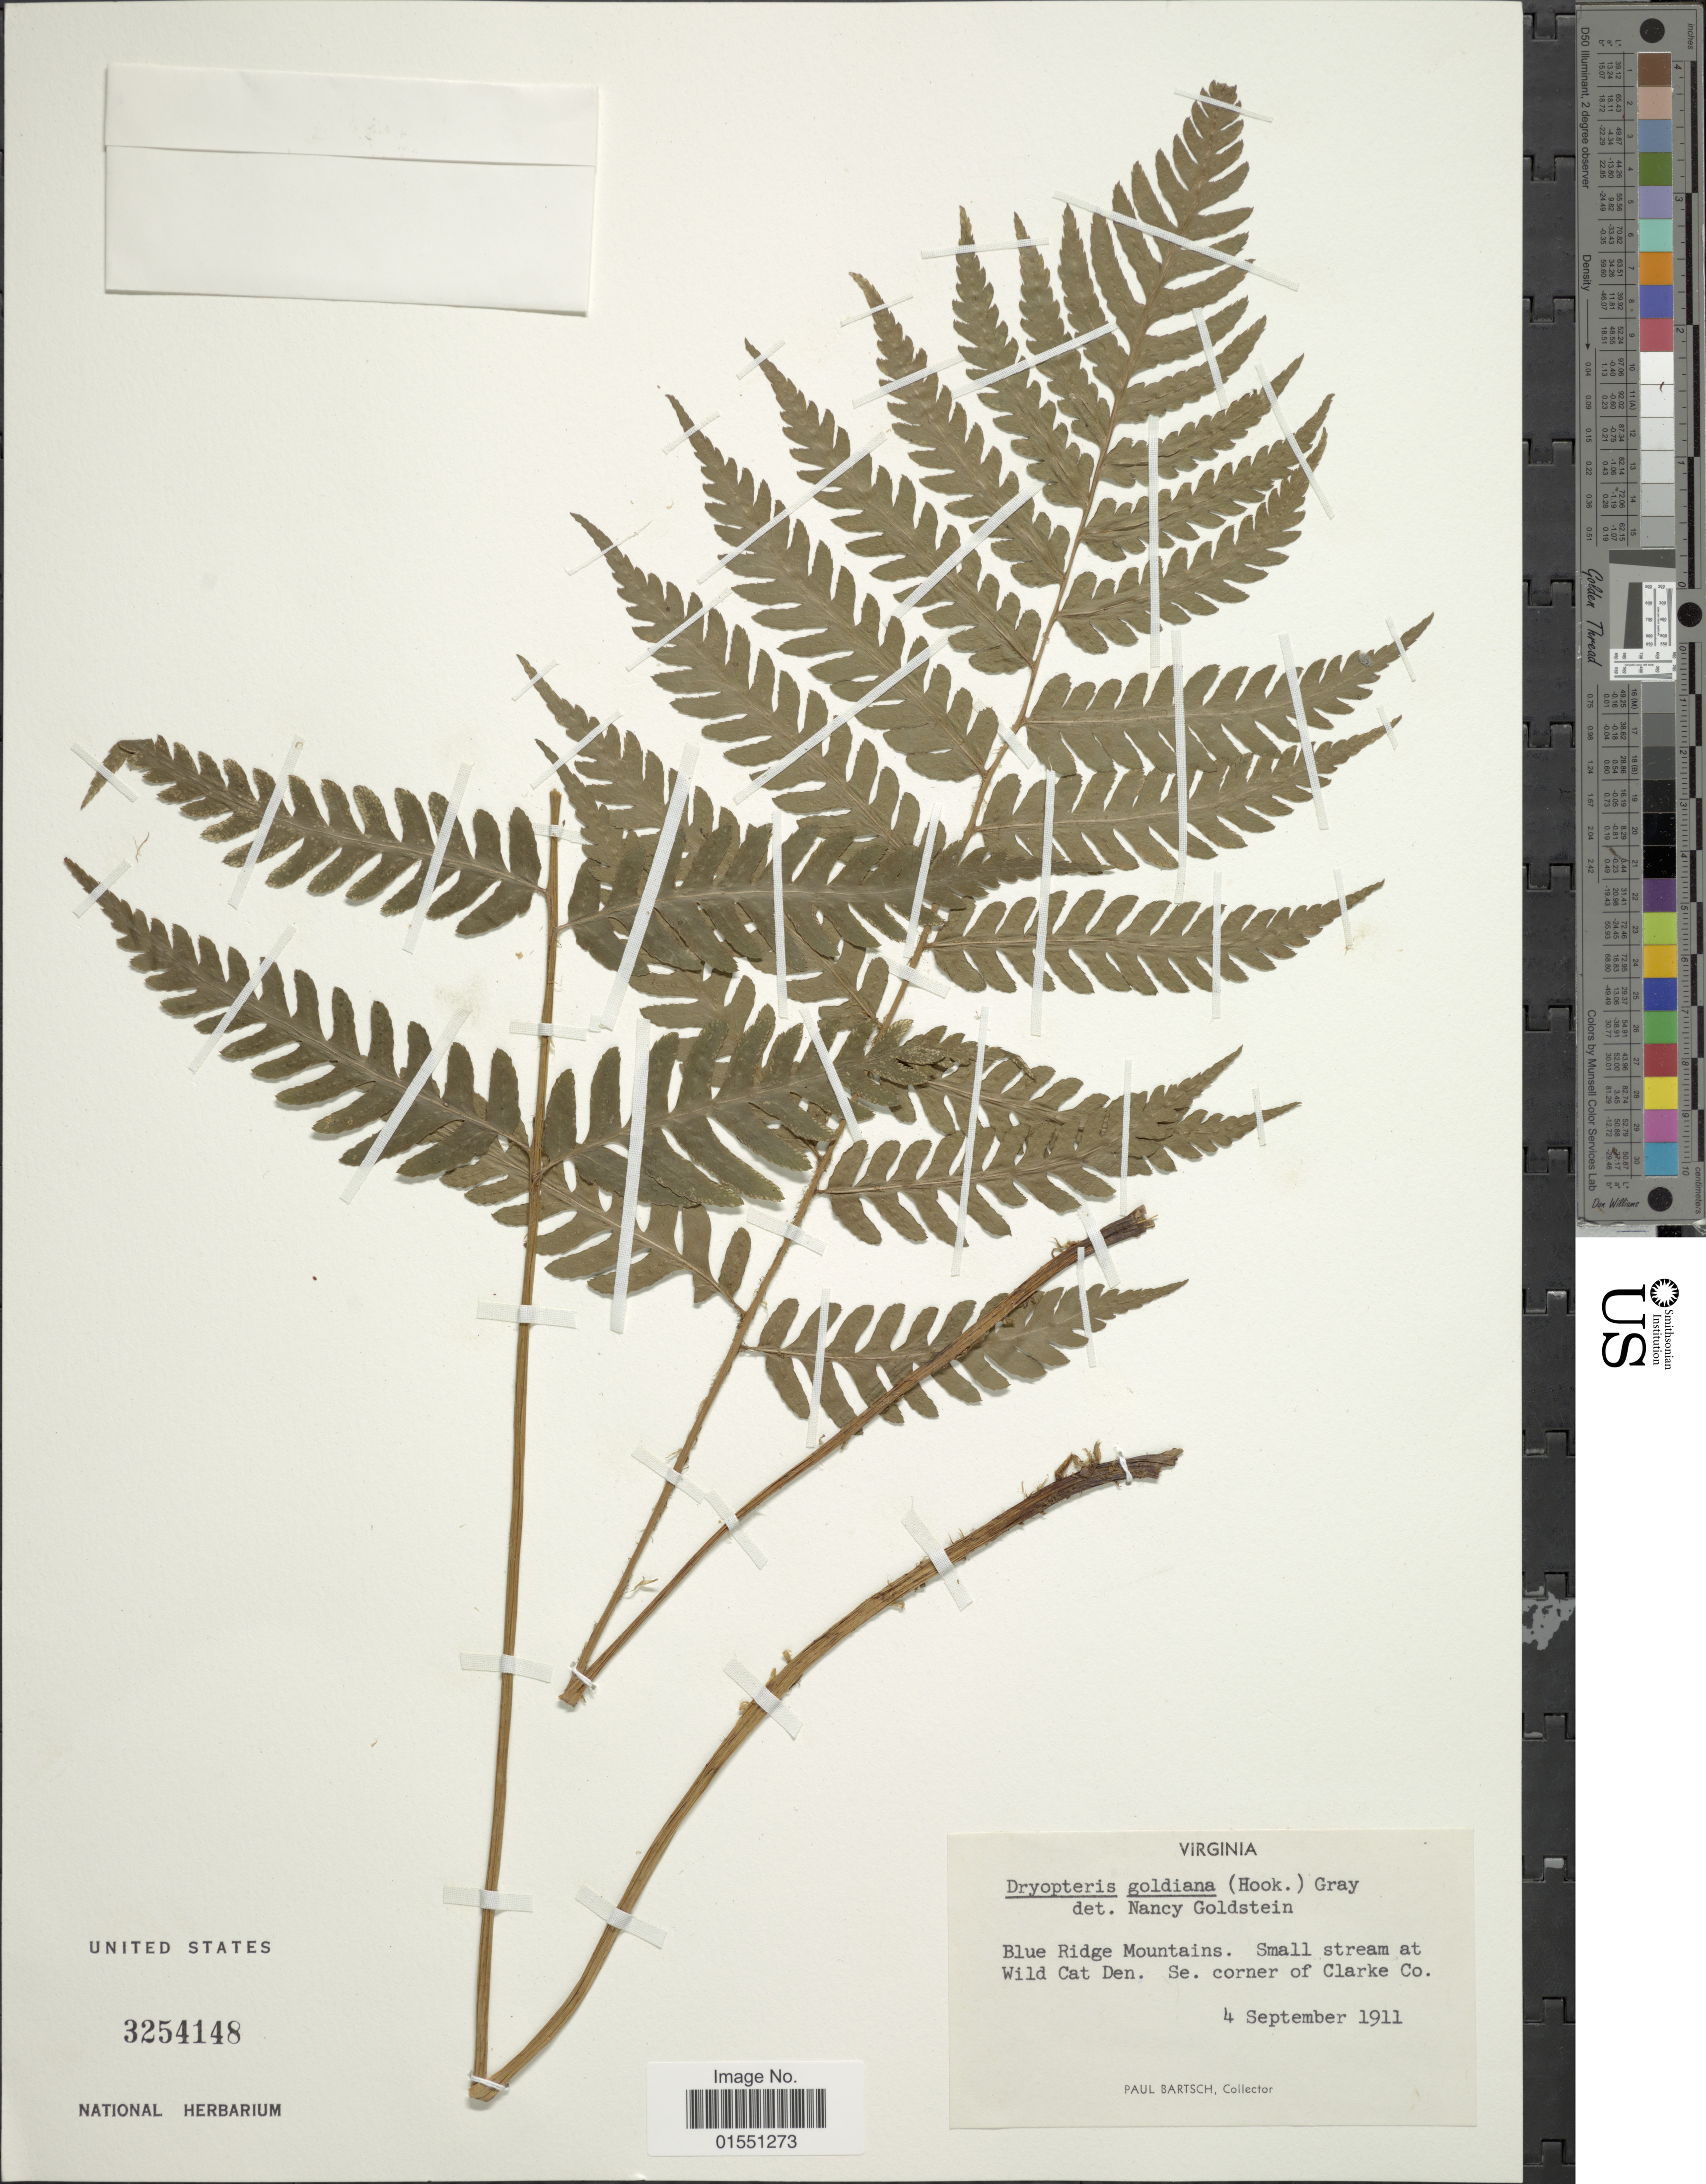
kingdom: Plantae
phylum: Tracheophyta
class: Polypodiopsida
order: Polypodiales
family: Dryopteridaceae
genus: Dryopteris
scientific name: Dryopteris goldiana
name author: (Hook. ex Goldie) A. Gray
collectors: P. Bartsch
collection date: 1911-09-04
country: United States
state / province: Virginia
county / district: Clarke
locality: Blue Ridge Mountains. Small stream at Wild Cat Den. Se. corner of Clarke Co.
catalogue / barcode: US 3254148